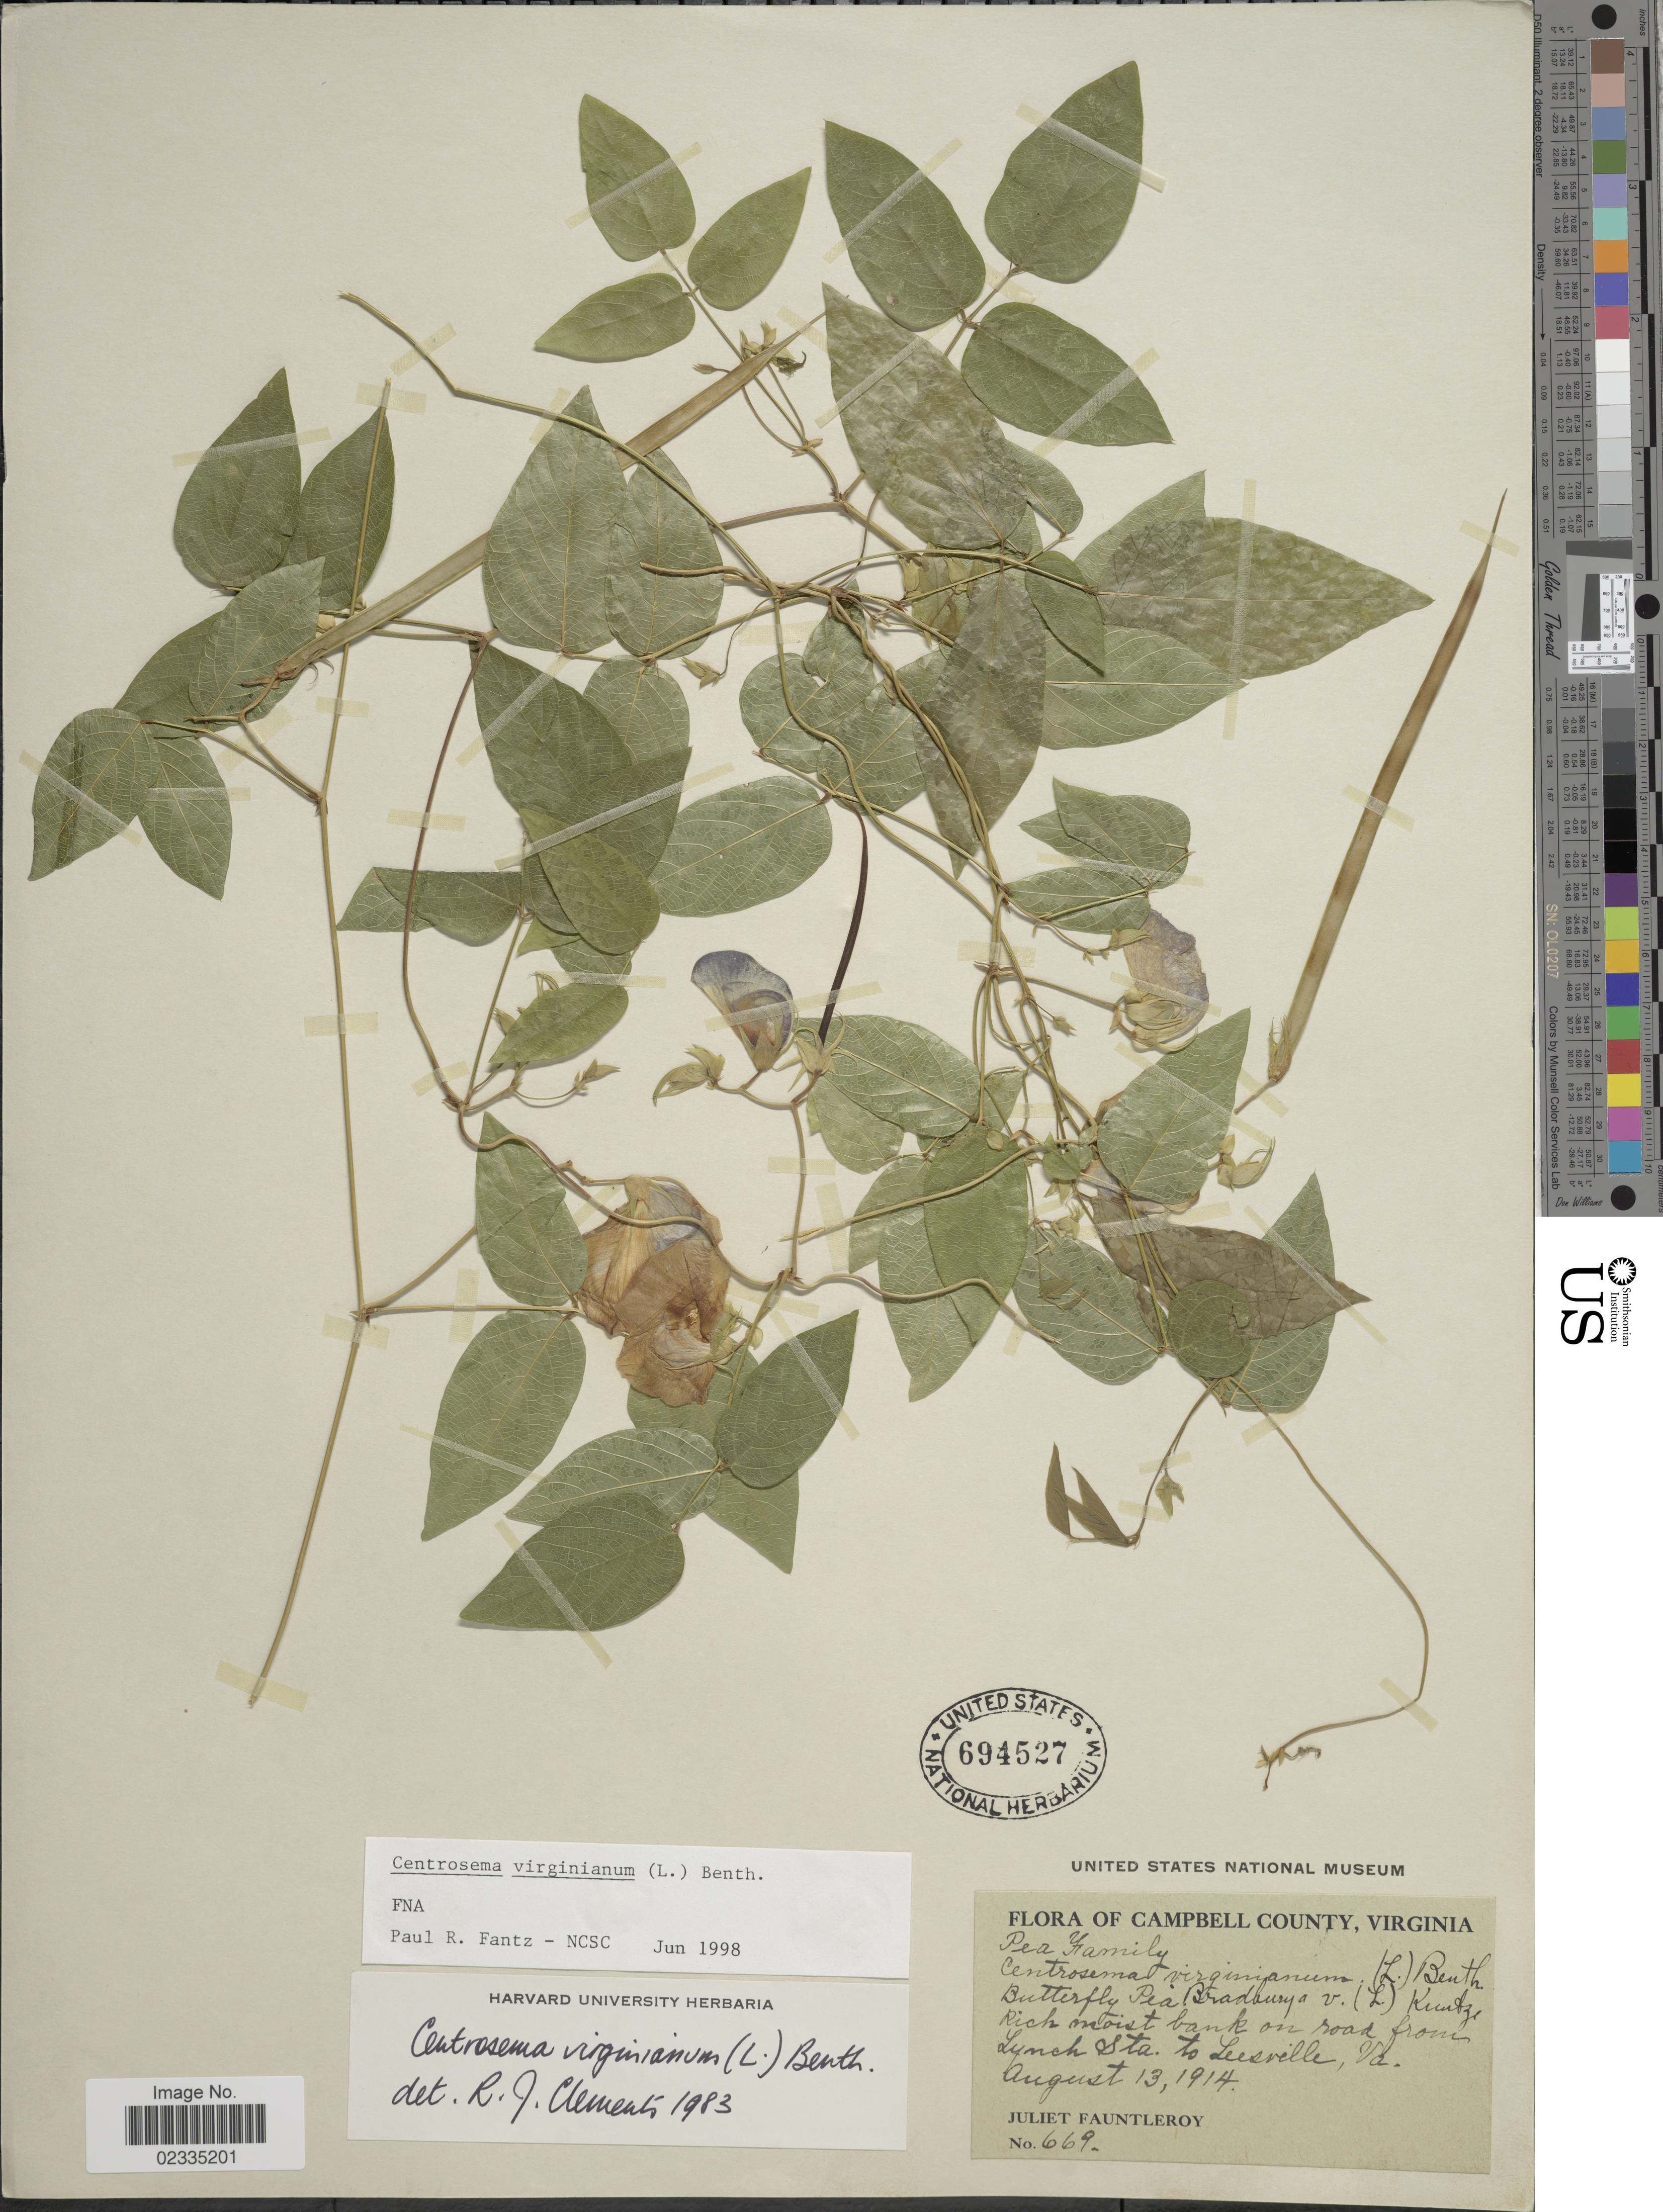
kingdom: Plantae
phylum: Tracheophyta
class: Magnoliopsida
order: Fabales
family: Fabaceae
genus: Centrosema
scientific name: Centrosema virginianum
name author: (L.) Benth.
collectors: J. Fauntleroy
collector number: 669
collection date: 1914-08-13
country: United States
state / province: Virginia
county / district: Campbell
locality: Campbell County, Rich moist bank on road from Lynch Sta. to Leesville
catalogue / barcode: US 694527